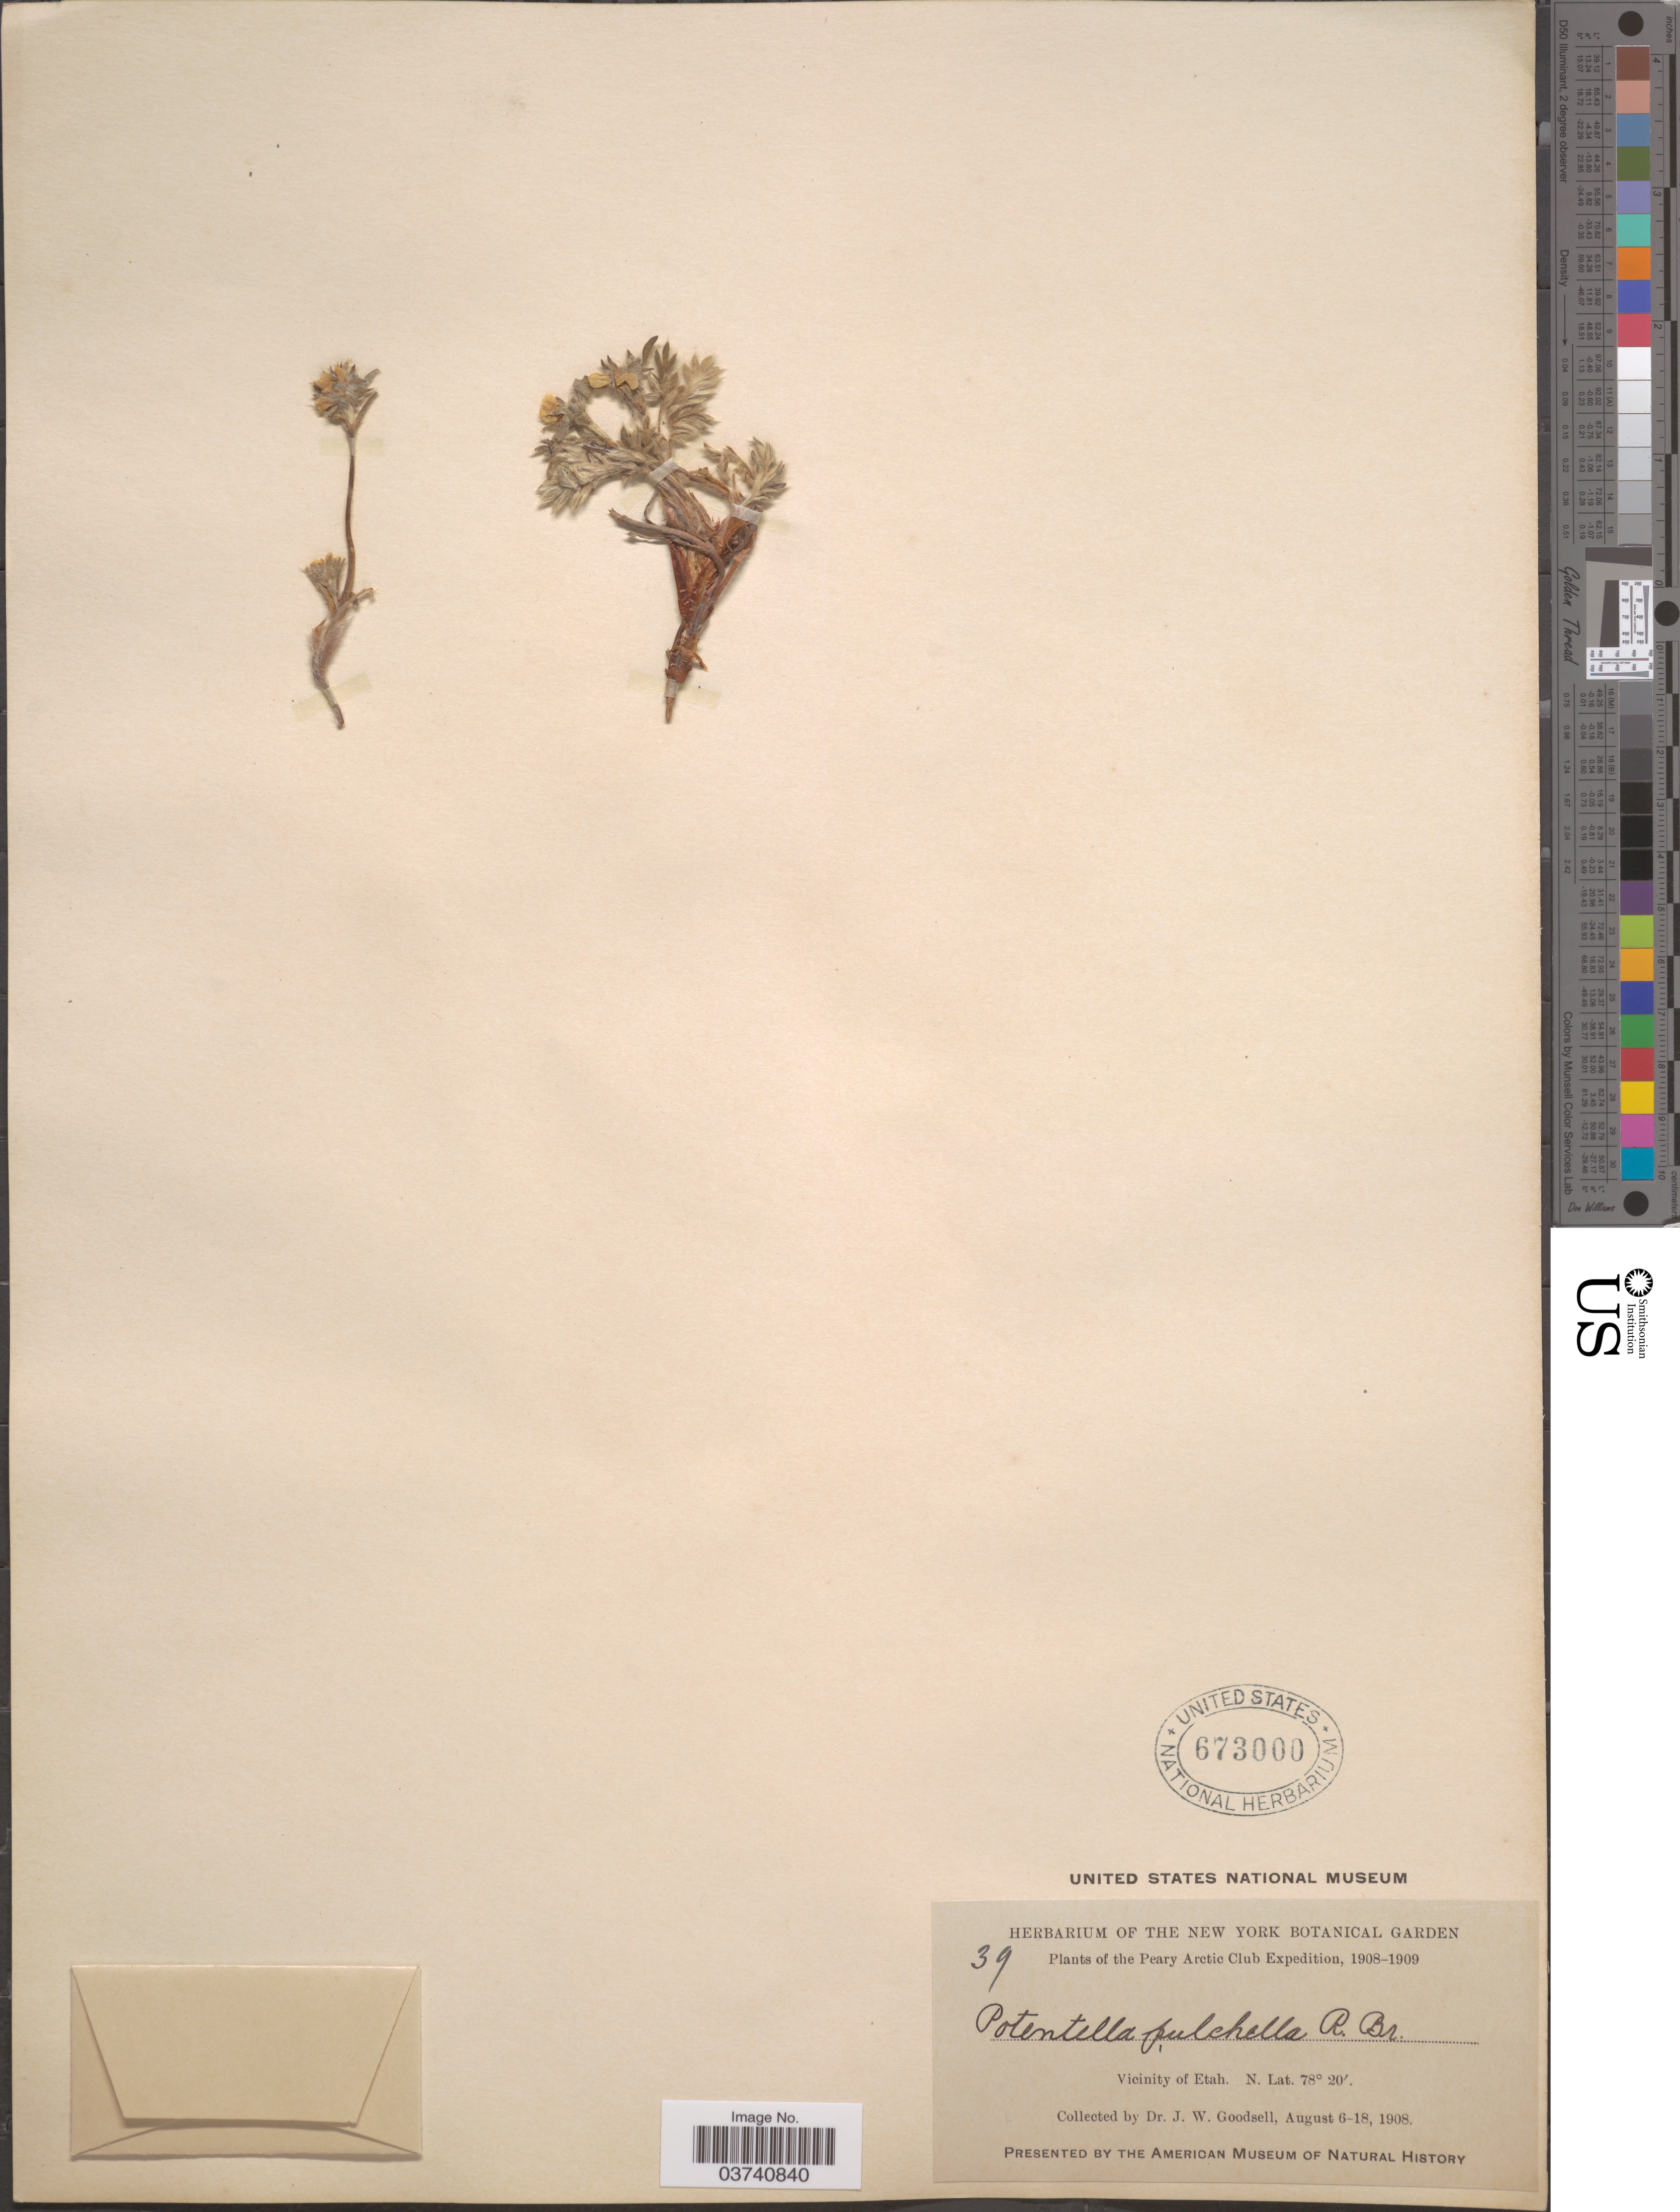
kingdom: Plantae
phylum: Tracheophyta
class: Magnoliopsida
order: Rosales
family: Rosaceae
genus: Potentilla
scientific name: Potentilla pulchella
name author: R. Br.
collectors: J. Goodsell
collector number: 39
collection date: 1908-08-06/1908-08-18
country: Greenland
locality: Vicinity of Etah.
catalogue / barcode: US 673000